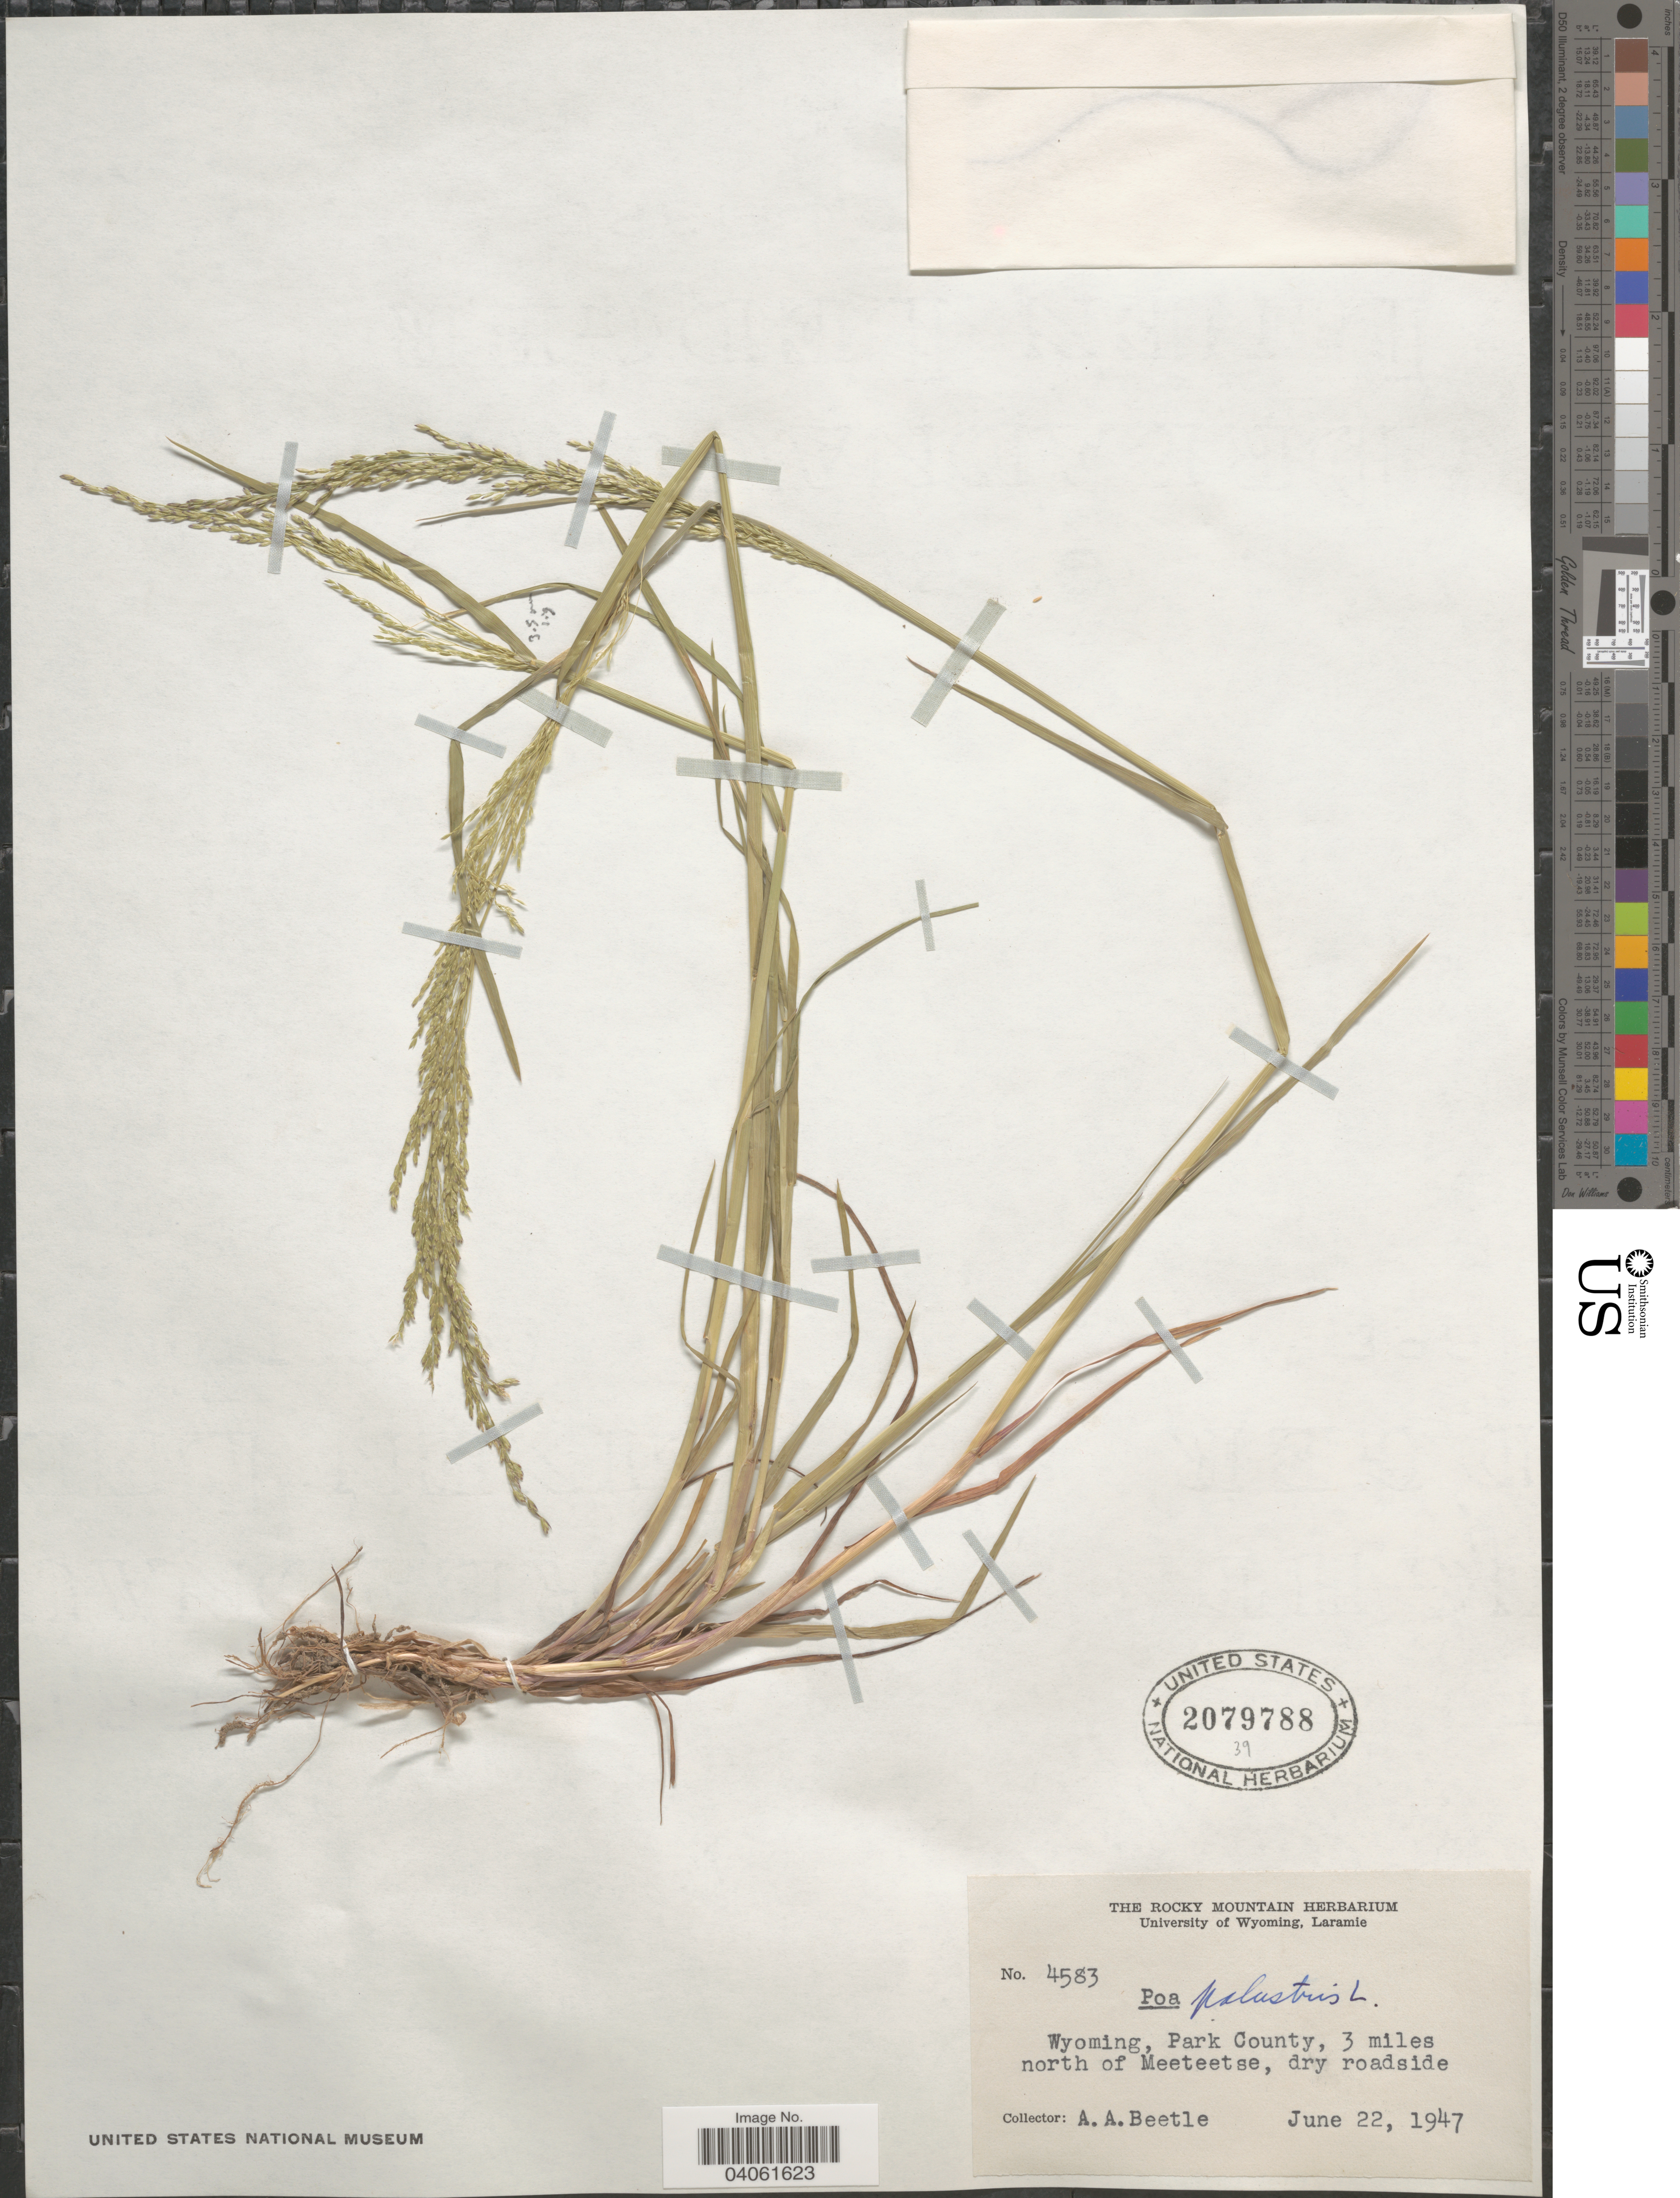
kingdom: Plantae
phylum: Tracheophyta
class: Liliopsida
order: Poales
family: Poaceae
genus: Poa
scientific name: Poa palustris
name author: L.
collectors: A. A. Beetle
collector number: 4583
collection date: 1947-06-22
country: United States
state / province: Wyoming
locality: Park County, 3 miles north of Meeteetse, dry roadside.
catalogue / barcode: US 2079788